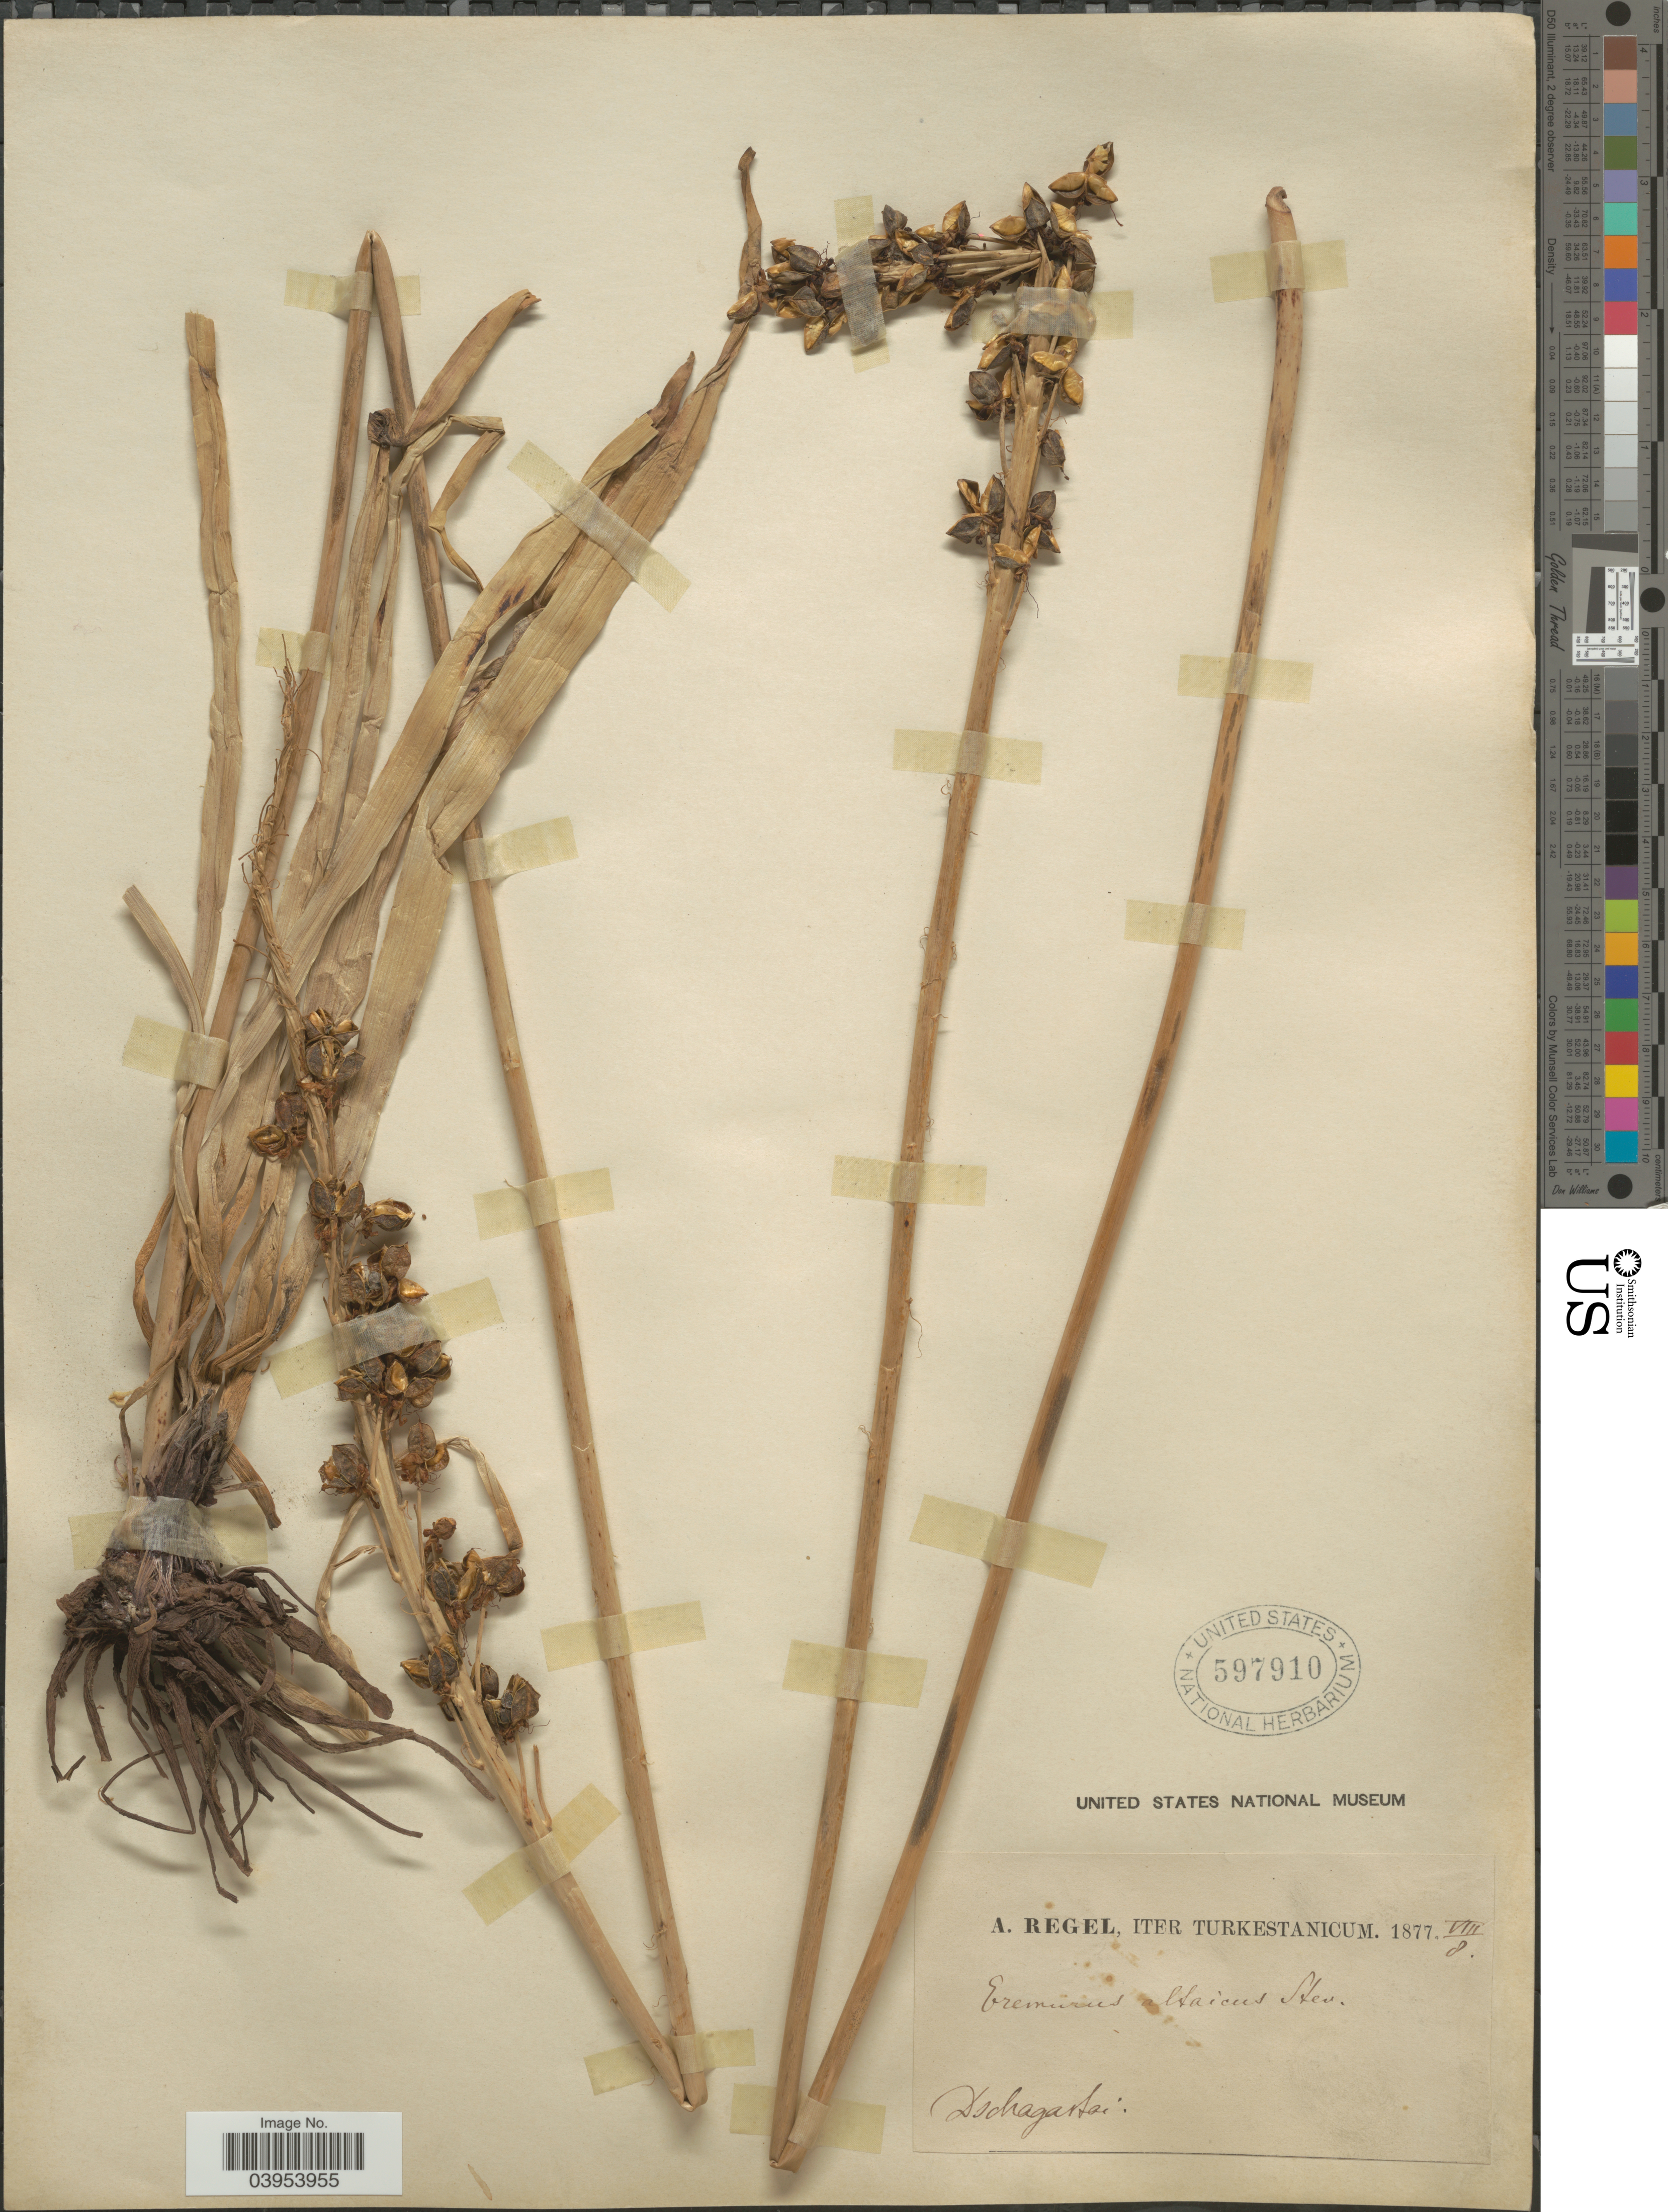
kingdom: Plantae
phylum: Tracheophyta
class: Liliopsida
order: Asparagales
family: Asphodelaceae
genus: Eremurus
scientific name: Eremurus altaicus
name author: Steven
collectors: A. Regel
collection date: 1877-08-08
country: Kyrgyzstan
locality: Iter Turkestanicum. Dschagastai.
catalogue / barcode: US 597910